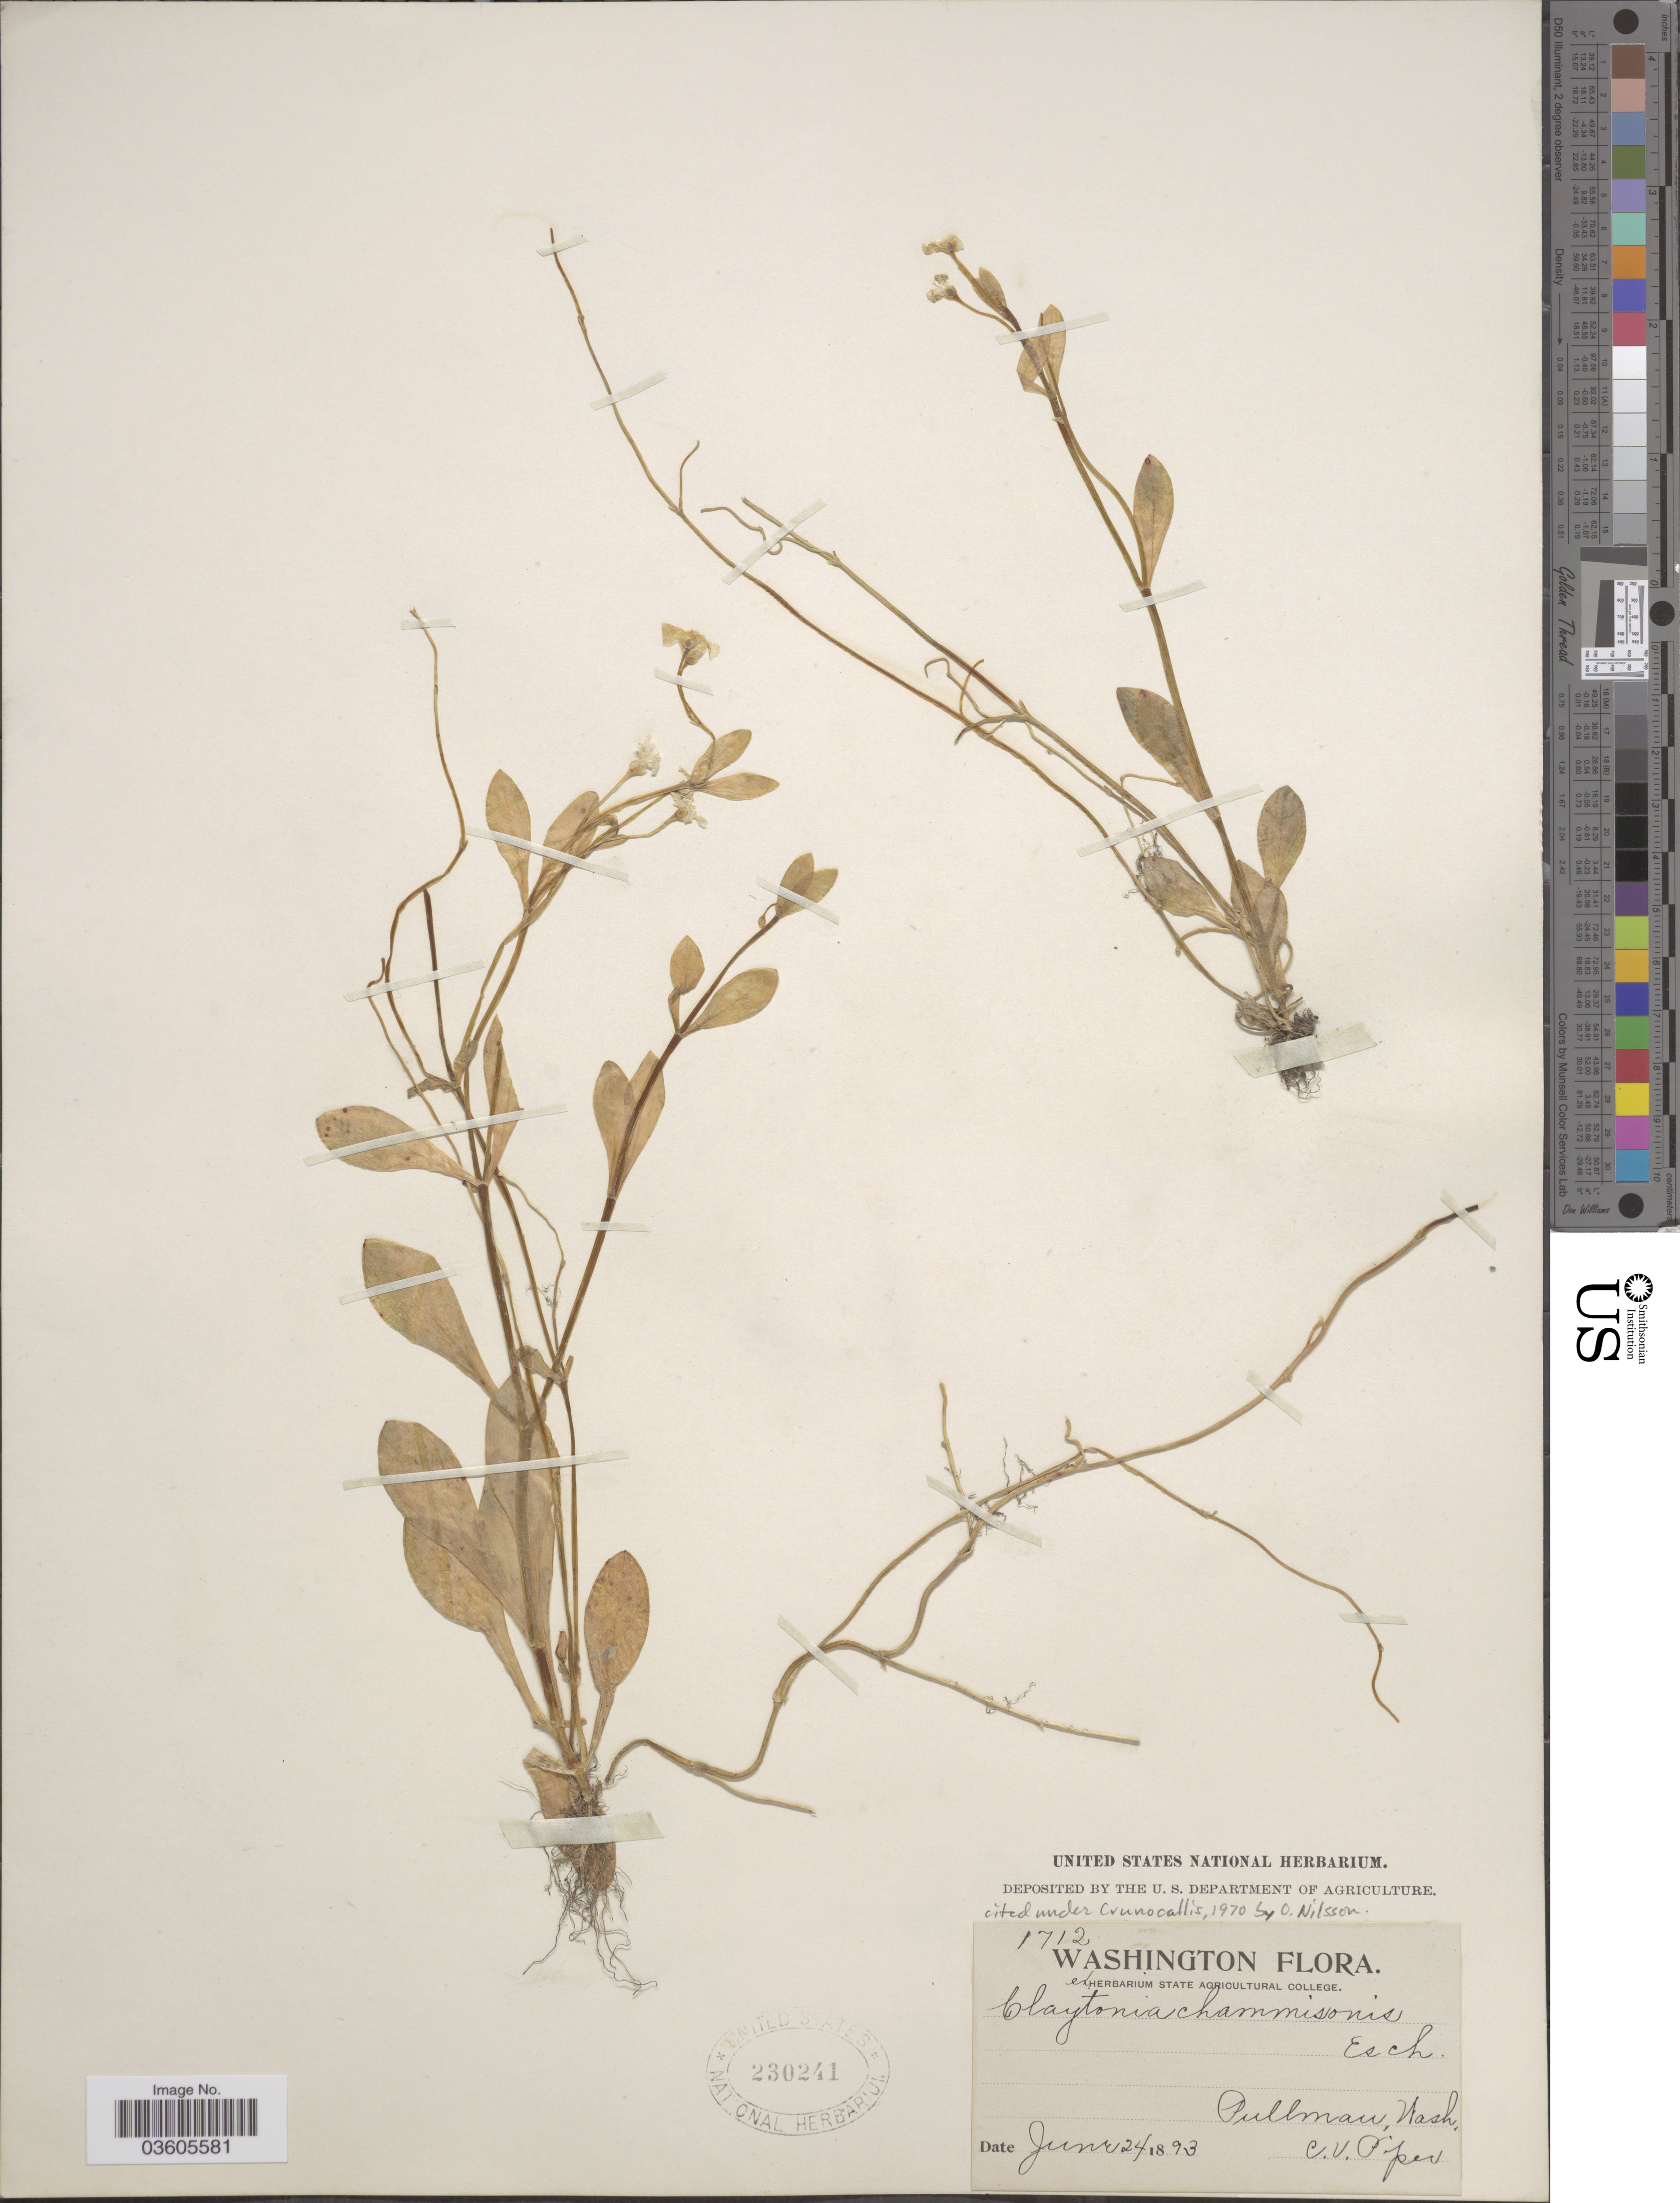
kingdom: Plantae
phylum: Tracheophyta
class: Magnoliopsida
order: Caryophyllales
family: Montiaceae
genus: Montia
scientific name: Montia chamissoi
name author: (Ledeb. ex Spreng.) Greene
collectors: C. V. Piper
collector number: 1712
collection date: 1893-06-24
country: United States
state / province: Washington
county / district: Whitman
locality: Pullman.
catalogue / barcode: US 230241